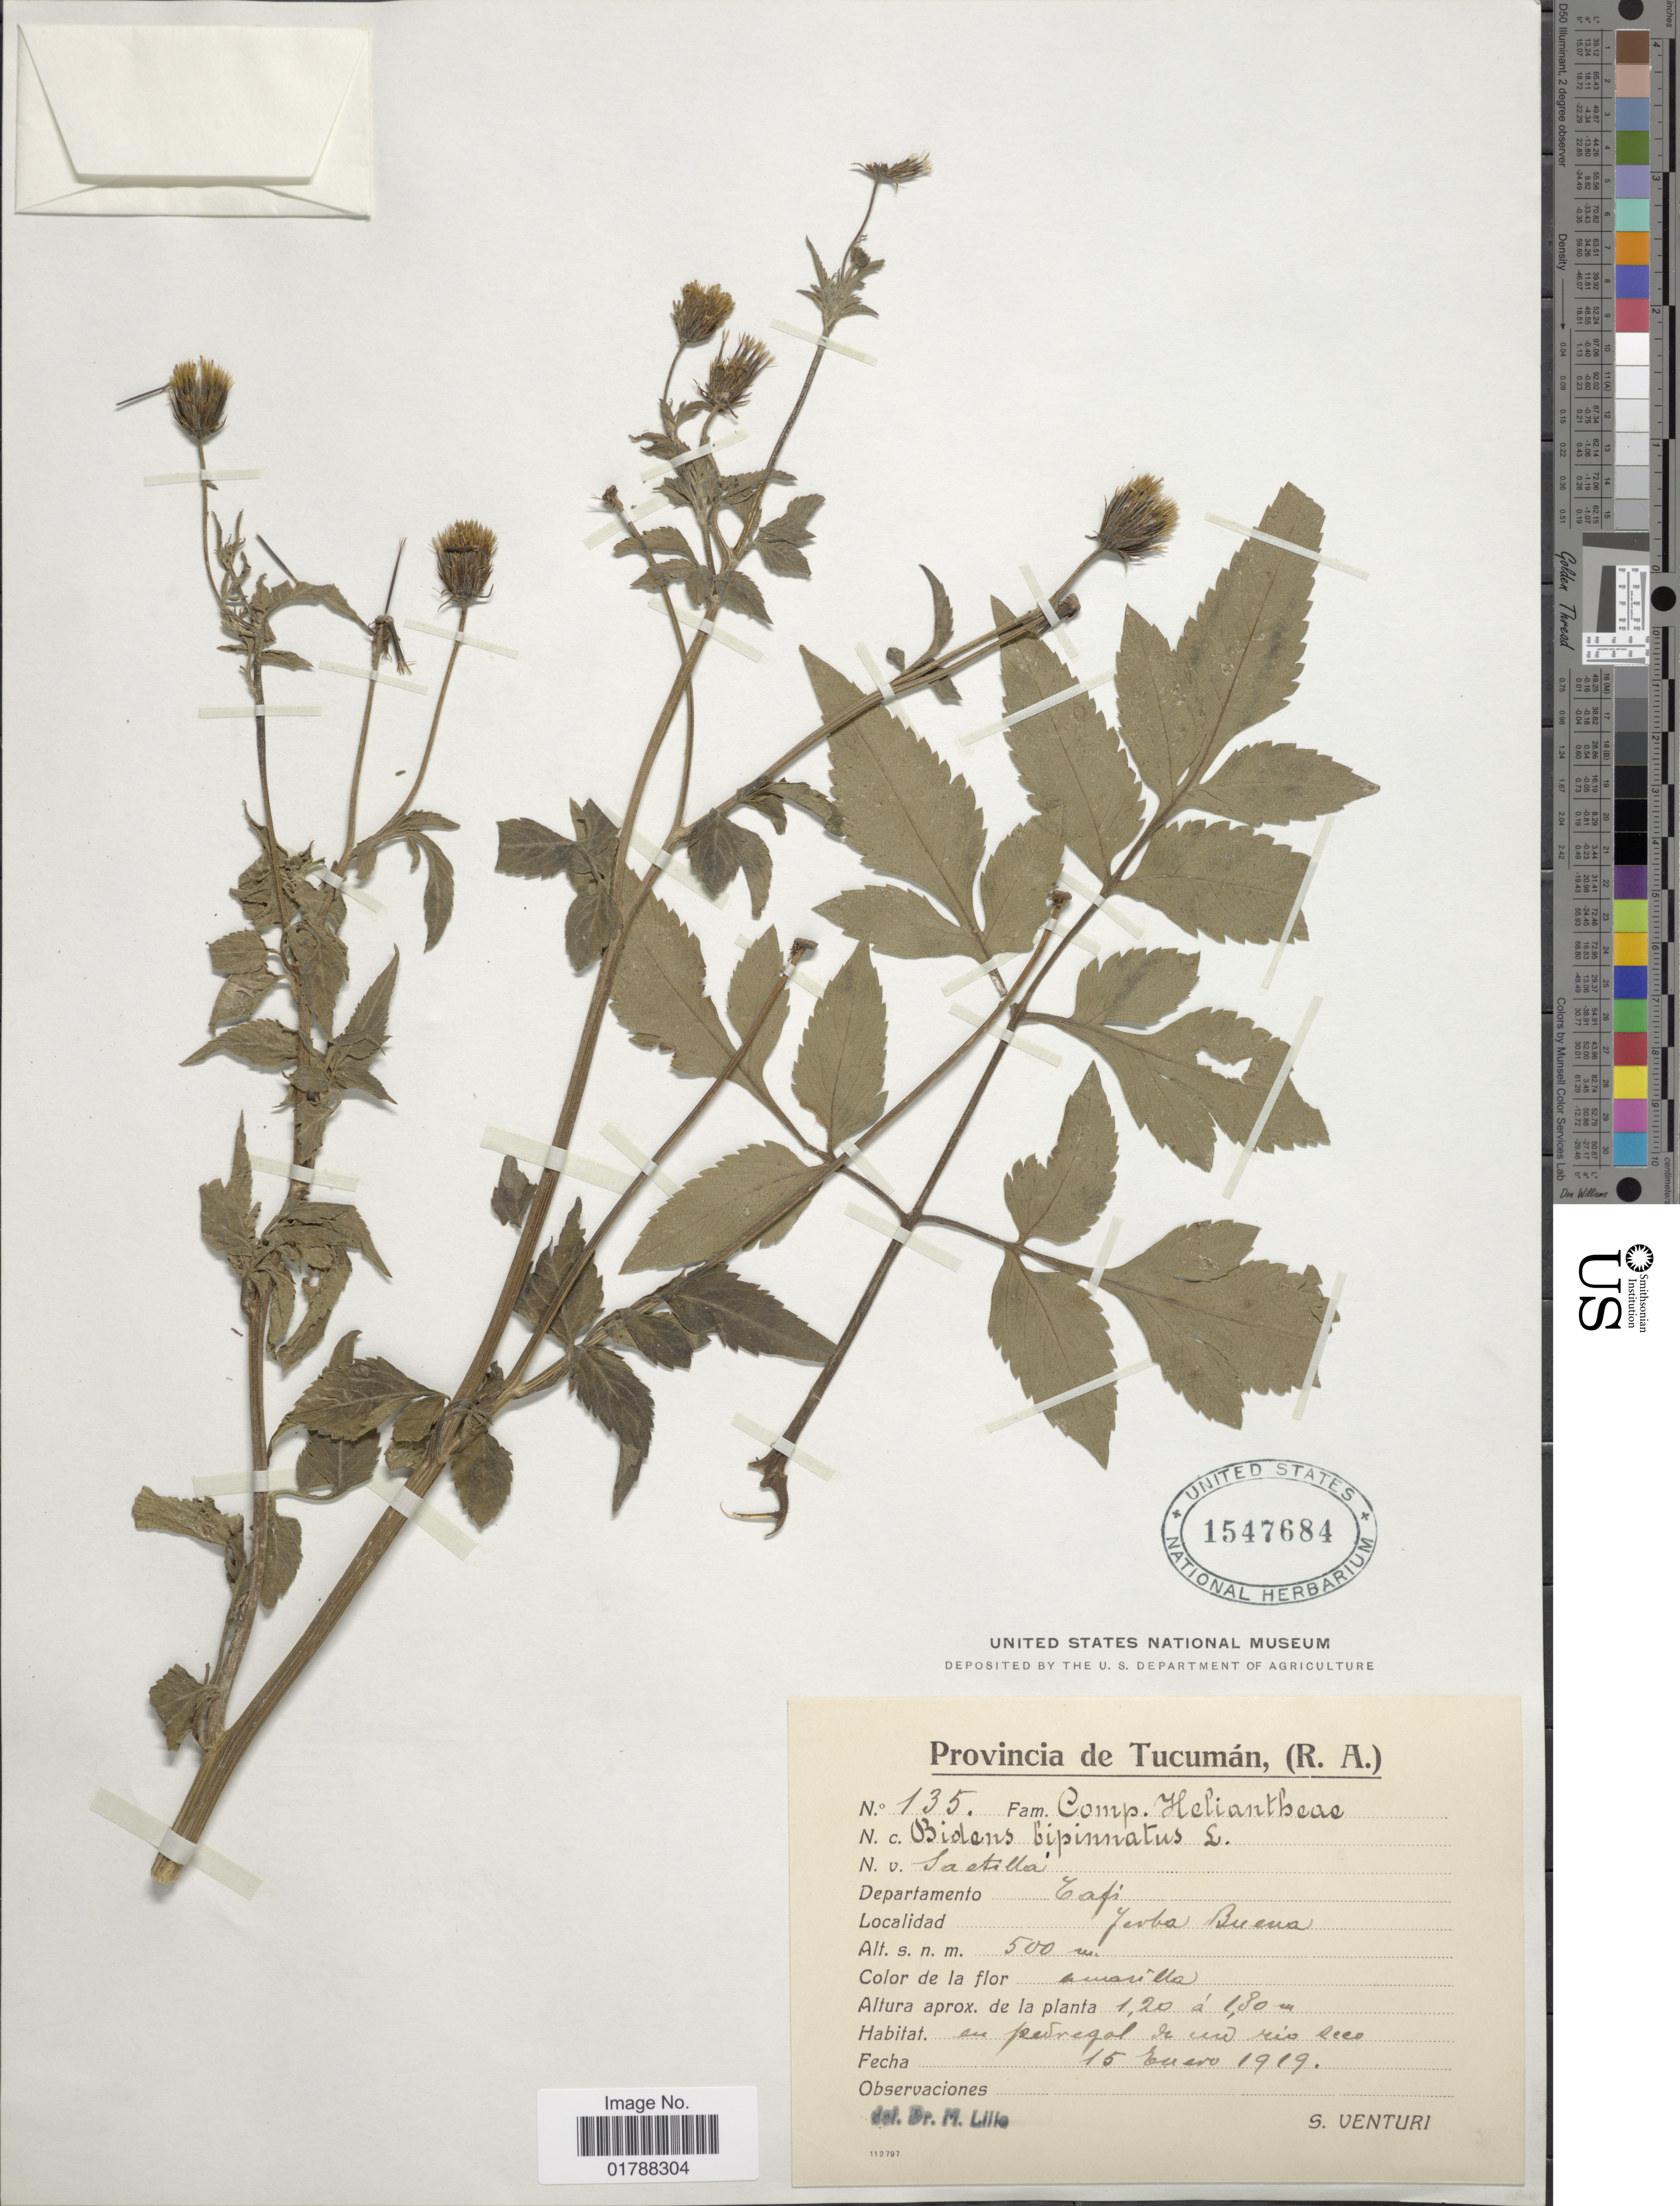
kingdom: Plantae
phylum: Tracheophyta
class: Magnoliopsida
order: Asterales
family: Asteraceae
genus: Bidens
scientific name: Bidens bipinnatifida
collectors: S. Venturi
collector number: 135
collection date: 1919-01-15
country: Argentina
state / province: Tucuman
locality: Yerba Buena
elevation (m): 500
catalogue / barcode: US 1547684